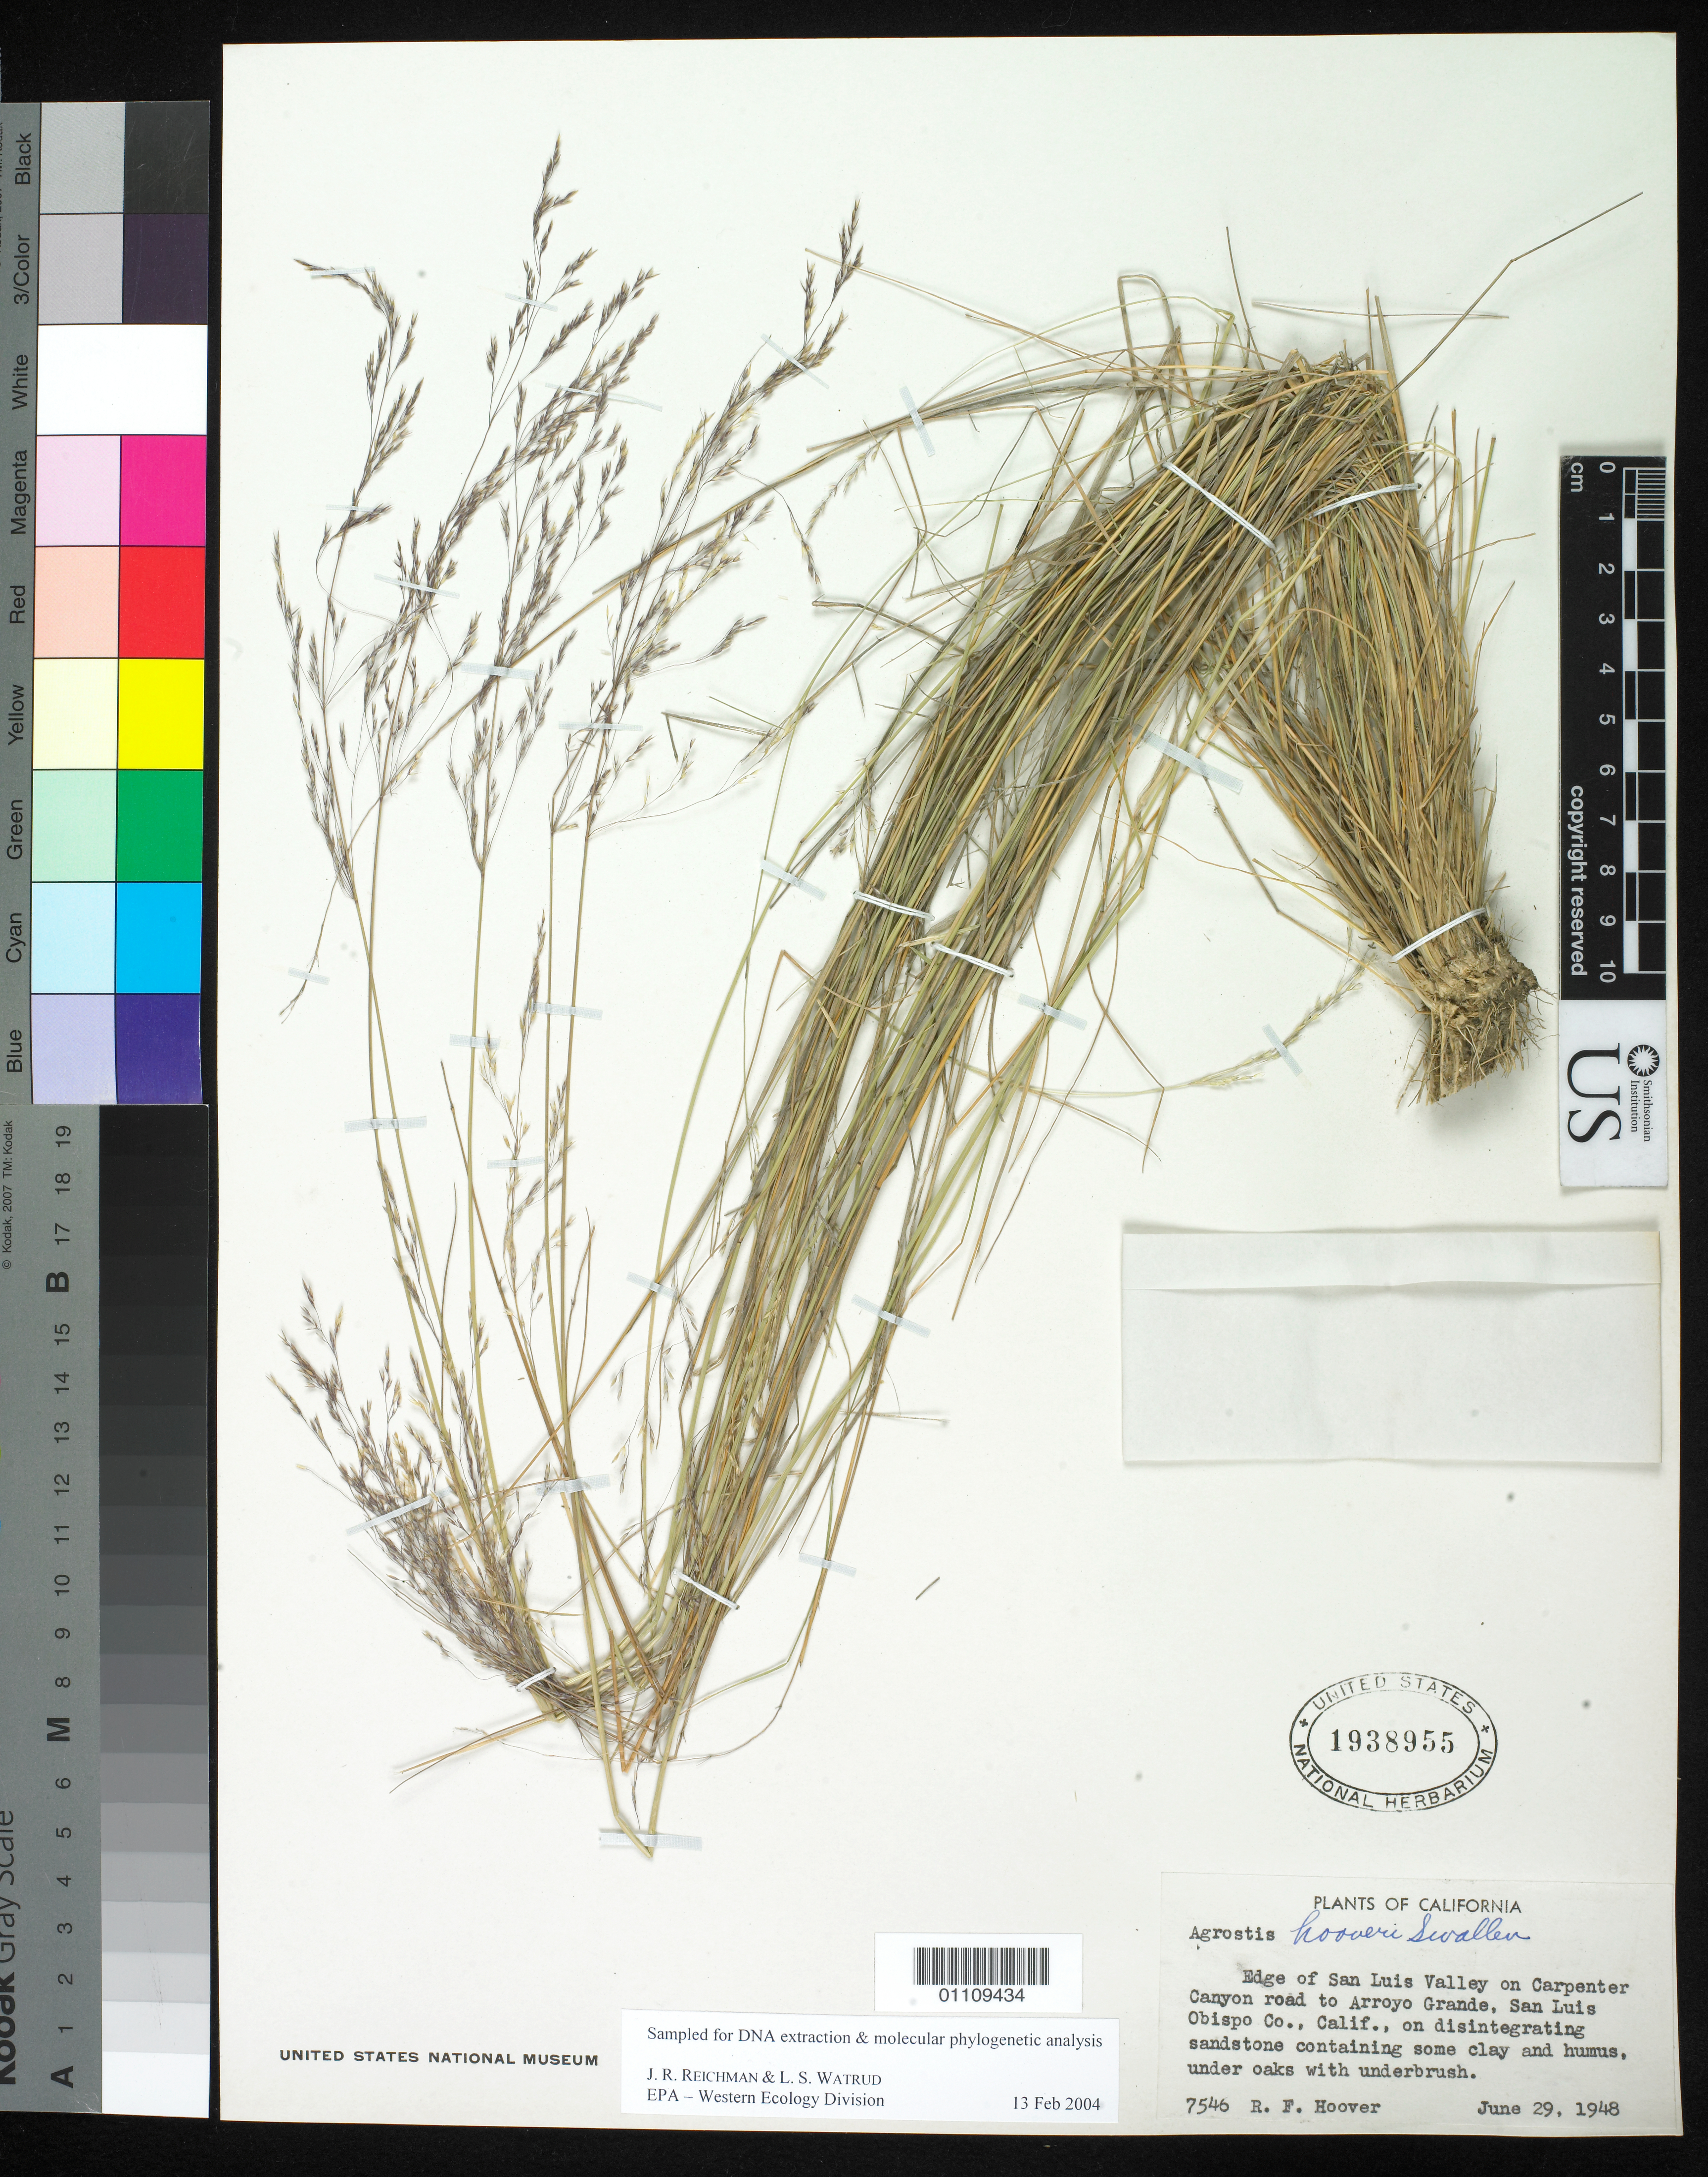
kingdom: Plantae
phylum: Tracheophyta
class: Liliopsida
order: Poales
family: Poaceae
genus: Agrostis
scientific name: Agrostis hooveri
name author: Swallen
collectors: R. F. Hoover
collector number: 7546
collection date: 1948-06-29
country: United States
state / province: California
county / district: San Luis Obispo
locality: on Carpenter Canyon Road to Arroyo Grande.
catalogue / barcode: US 1938955